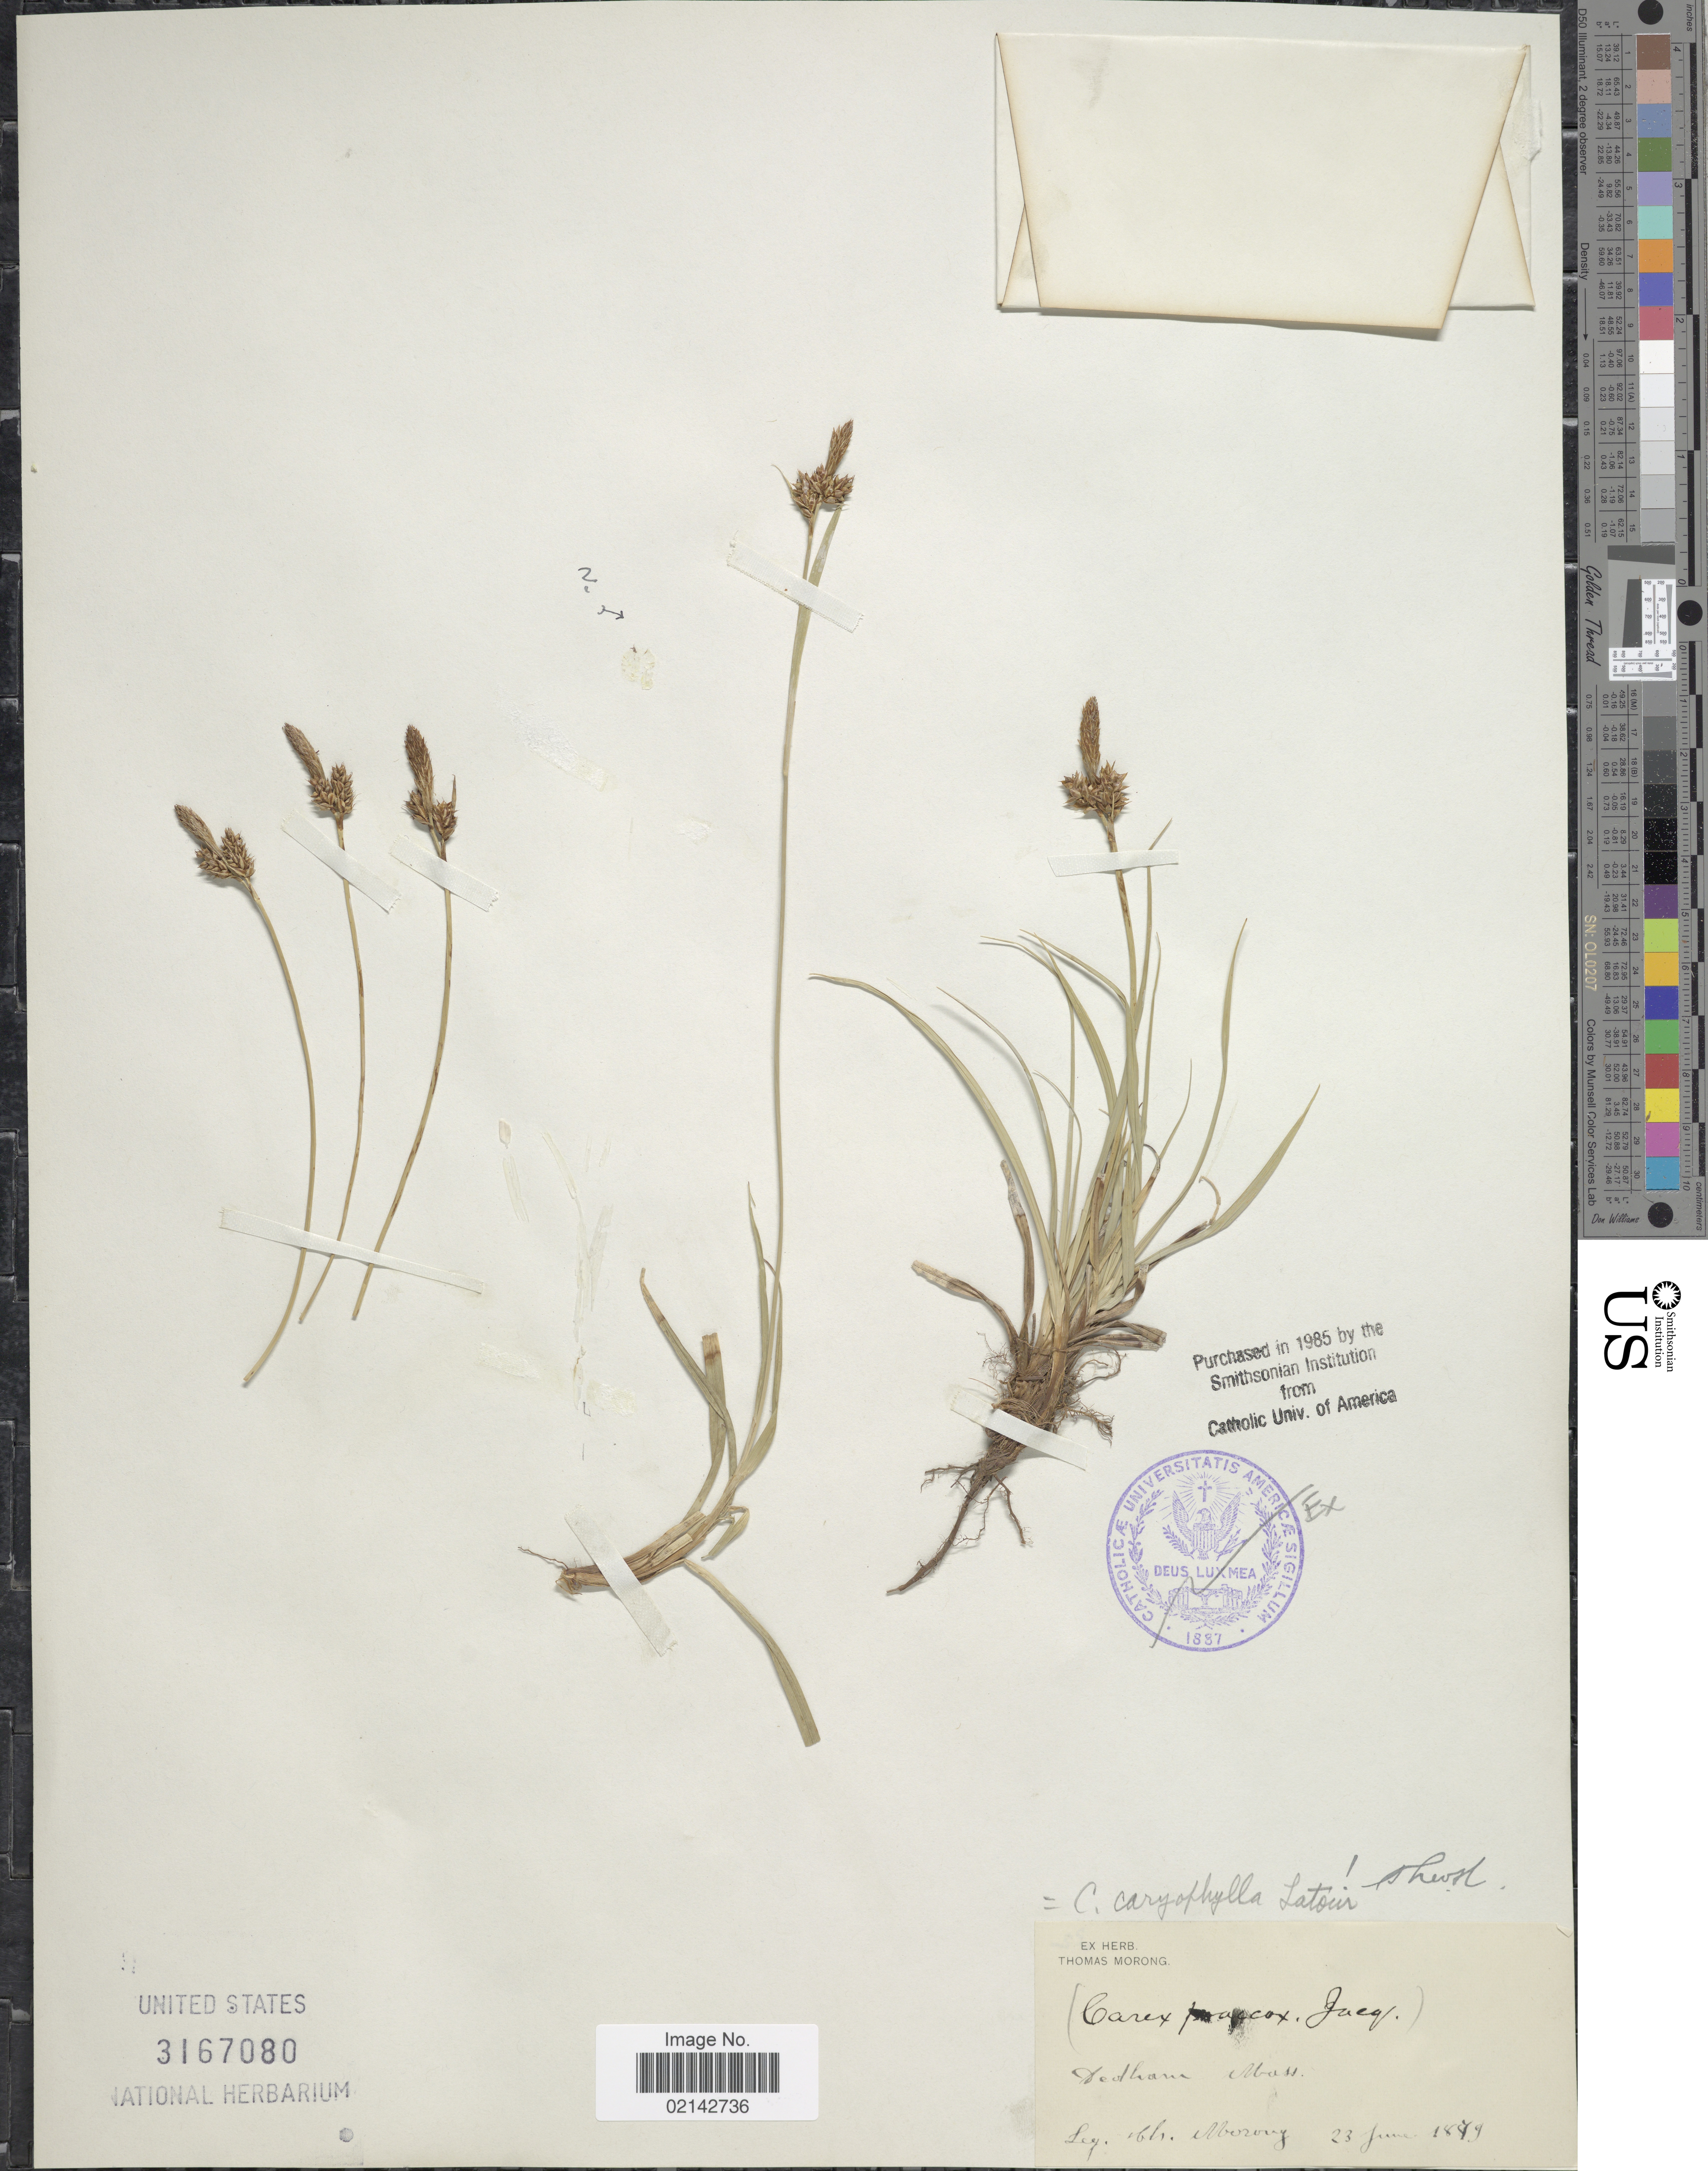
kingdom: Plantae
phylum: Tracheophyta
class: Liliopsida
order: Poales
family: Cyperaceae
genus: Carex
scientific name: Carex caryophyllea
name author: Latourr.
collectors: T. Morong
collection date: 1879-06-23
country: United States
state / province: Massachusetts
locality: Dedham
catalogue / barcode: US 3167080